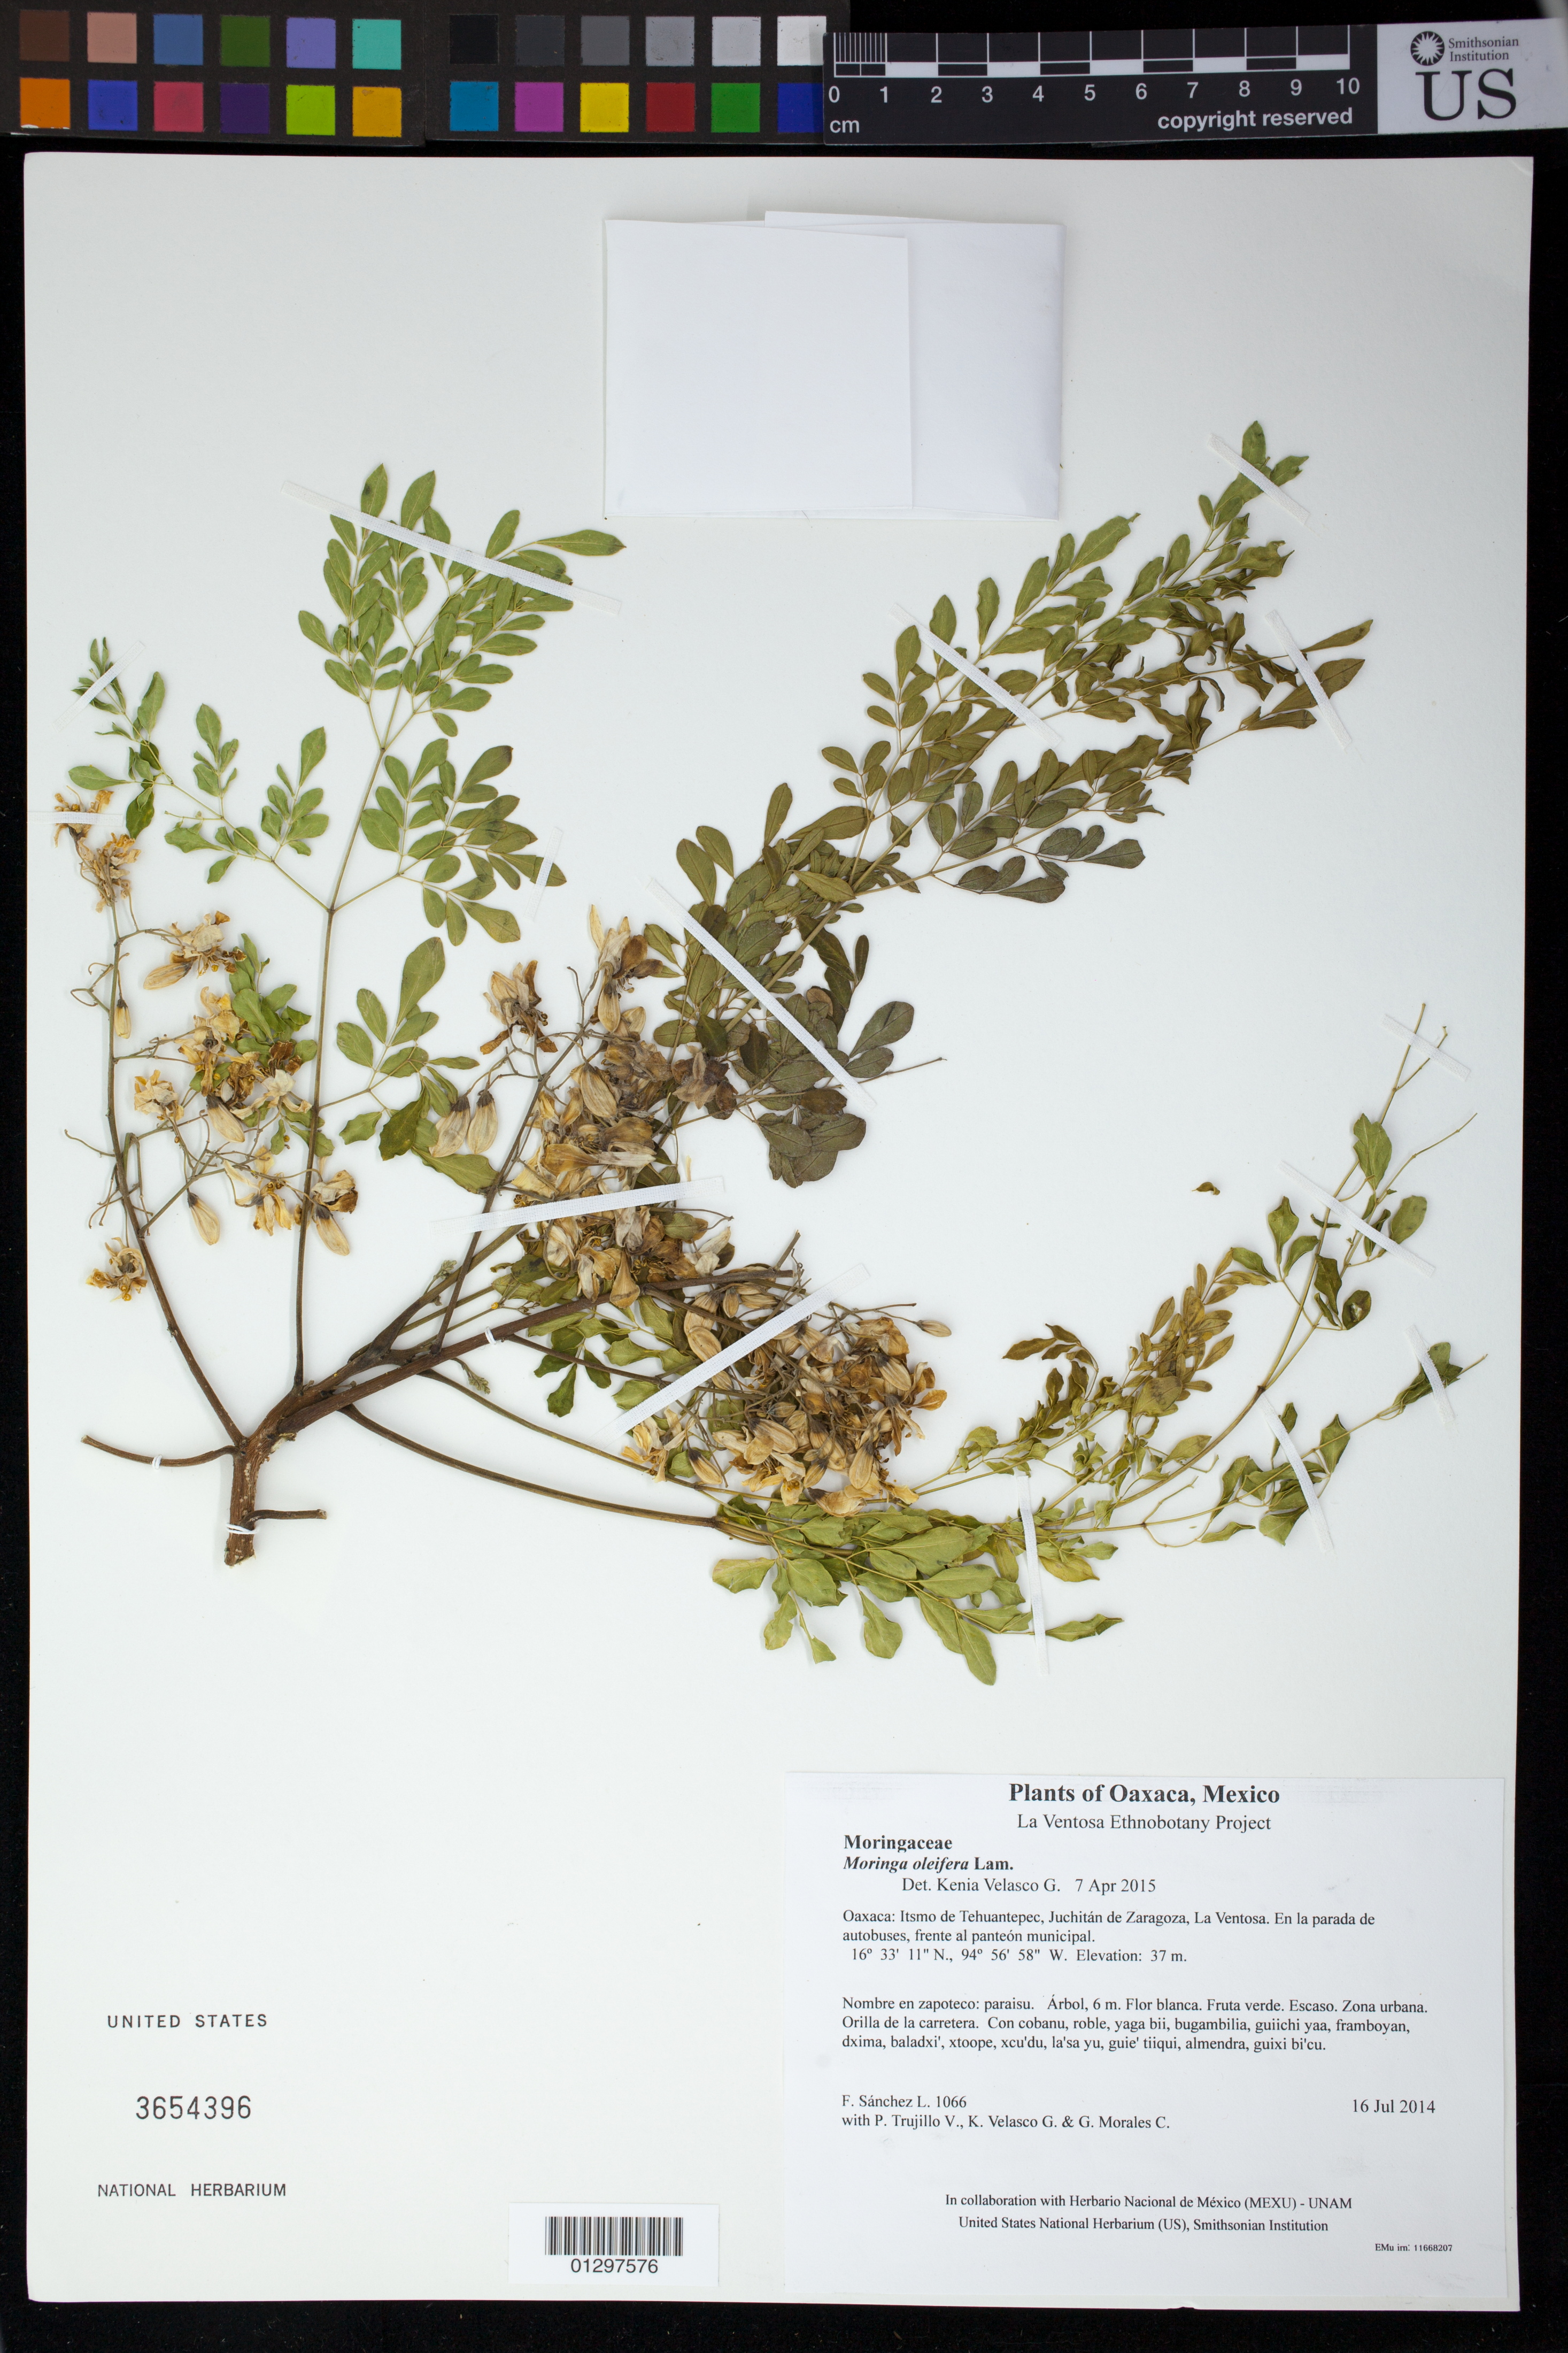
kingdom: Plantae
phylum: Tracheophyta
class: Magnoliopsida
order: Brassicales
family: Moringaceae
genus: Moringa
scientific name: Moringa oleifera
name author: Lam.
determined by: Velasco G., Kenia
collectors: F. Sánchez L., P. Trujillo V., K. Velasco G. & G. Morales C.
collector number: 1066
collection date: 2014-07-16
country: Mexico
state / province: Oaxaca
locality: Itsmo de Tehuantepec, Juchitán de Zaragoza, La Ventosa. En la parada de autobuses, frente al panteón municipal.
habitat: Zona urbana. Orilla de la carretera.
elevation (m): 37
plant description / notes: MEXU, US; Yaga. 6 m. Guie' naquichi'. Cuaananaxhi naga'. Huaxie'.; san Jacinto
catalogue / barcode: US 3654396